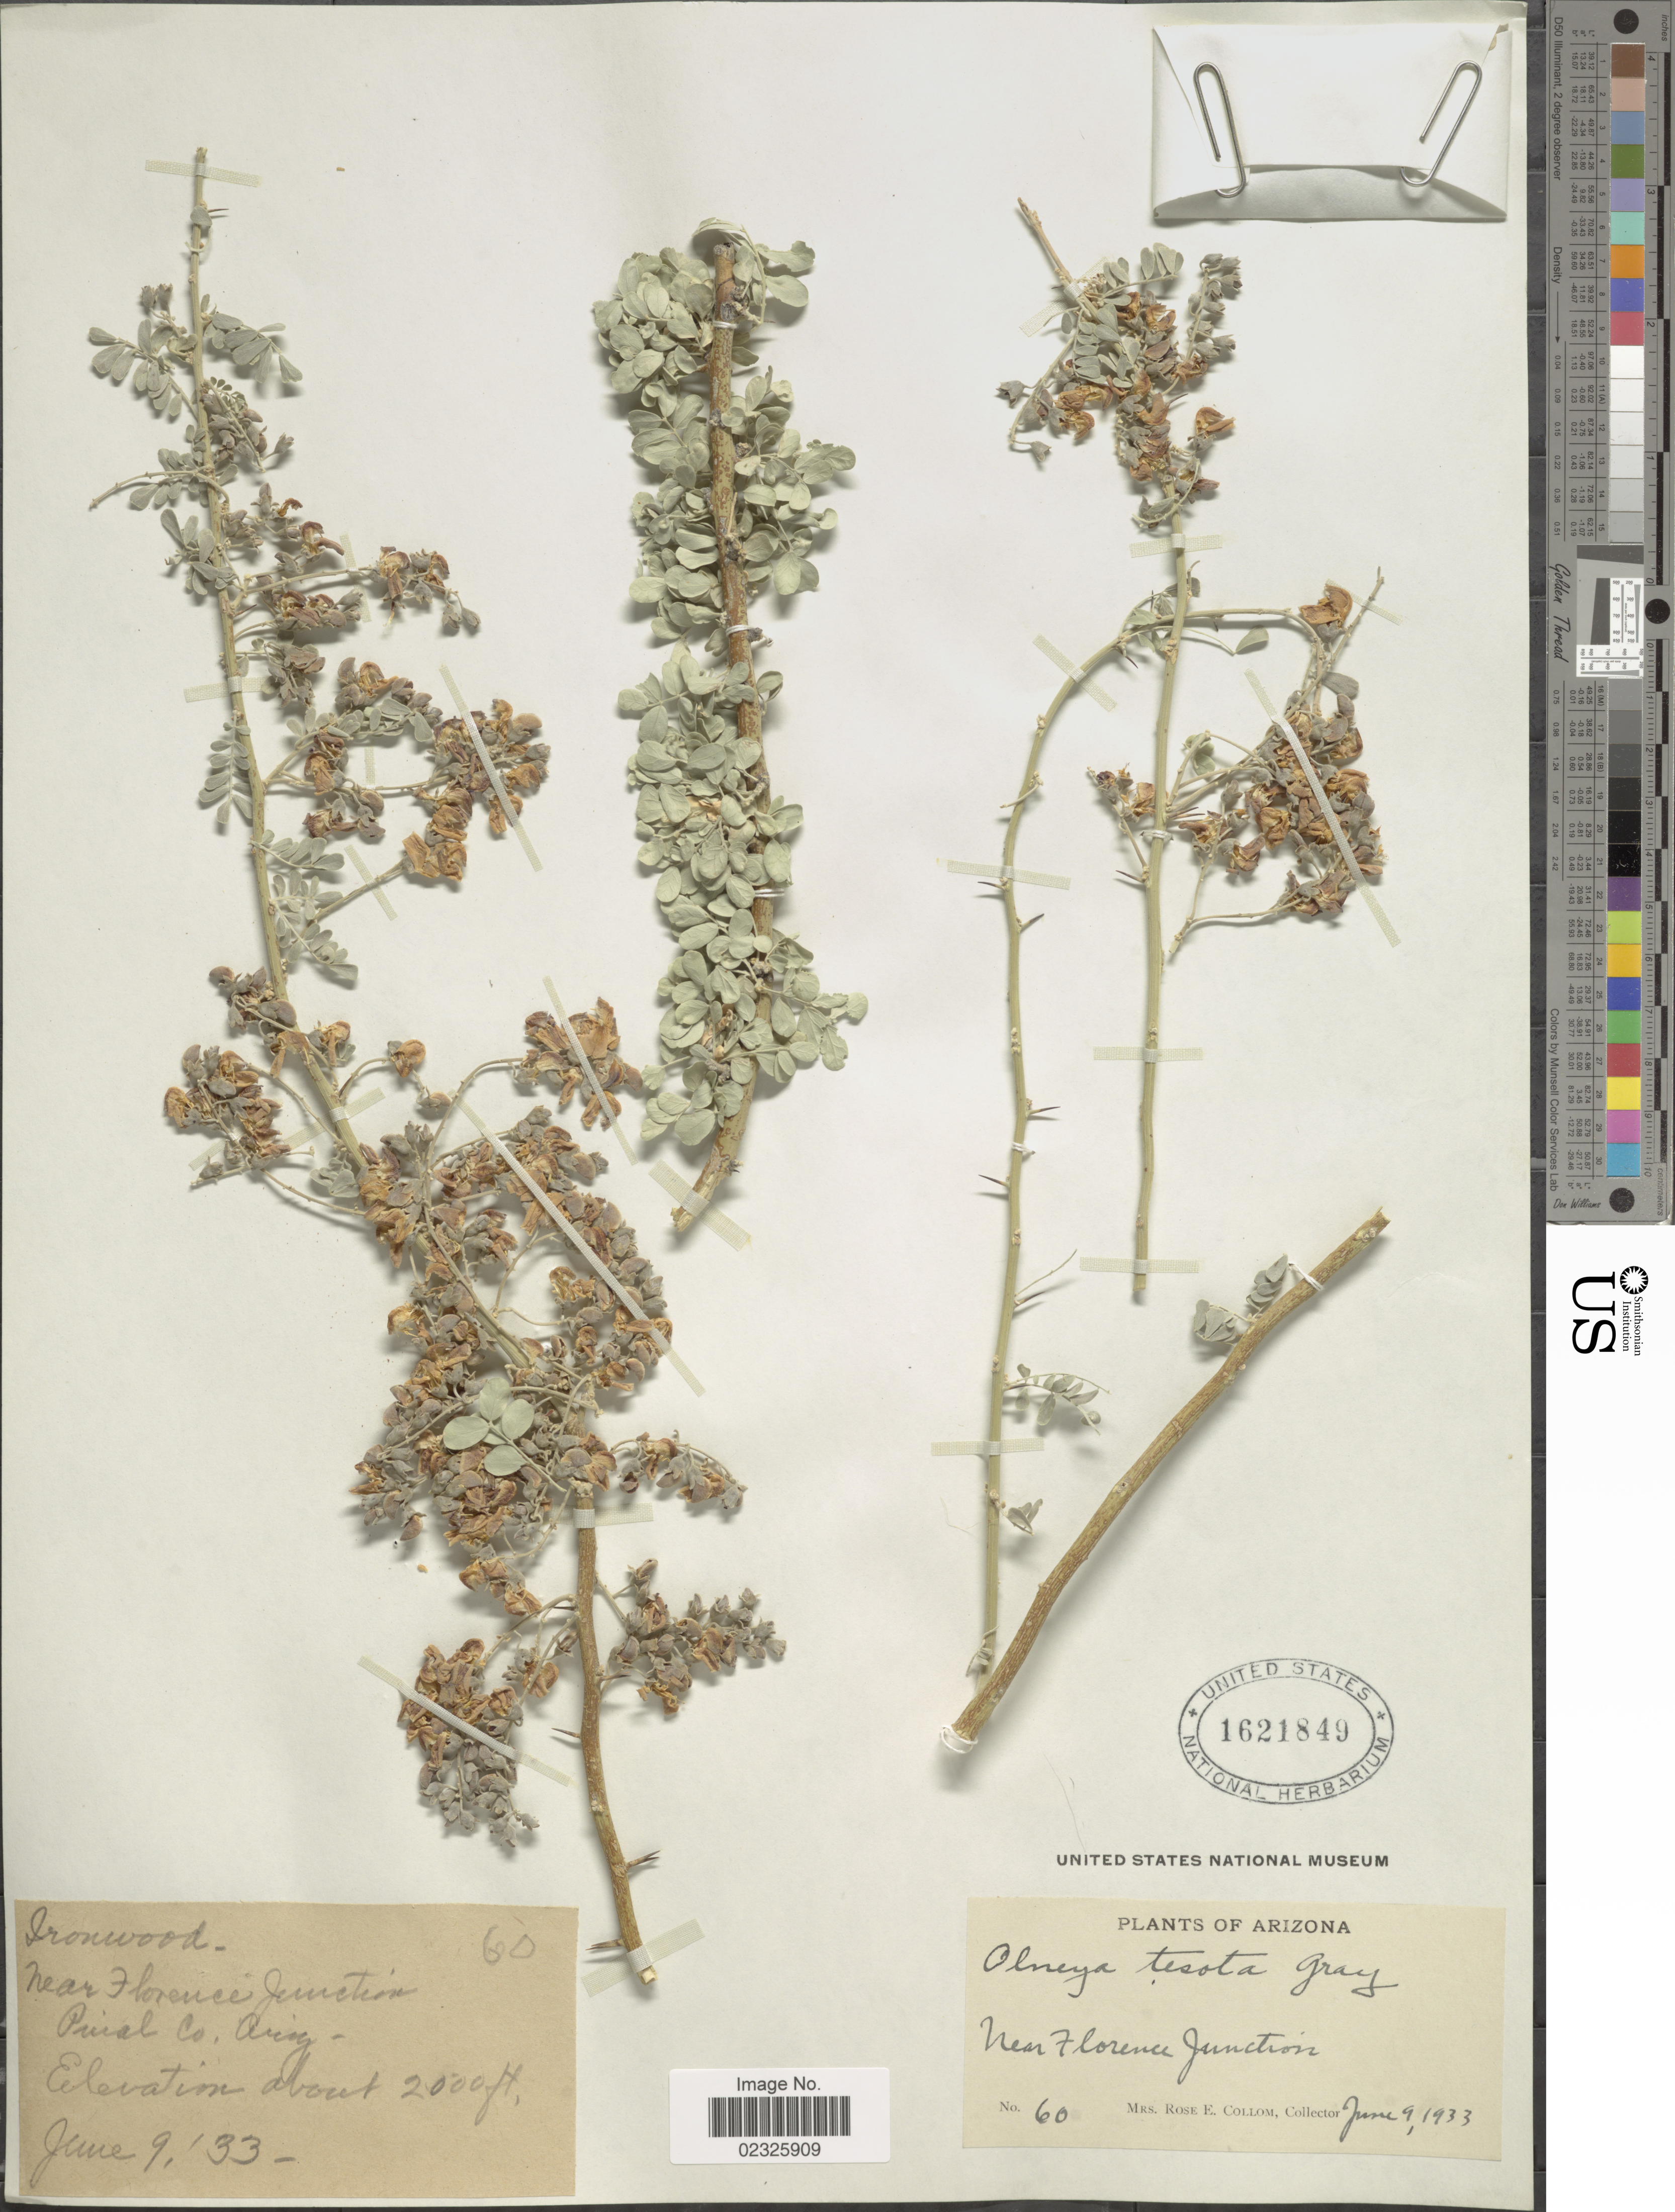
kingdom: Plantae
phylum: Tracheophyta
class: Magnoliopsida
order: Fabales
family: Fabaceae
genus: Olneya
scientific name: Olneya tesota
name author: A. Gray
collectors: R. E. Collom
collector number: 60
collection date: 1933-06-09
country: United States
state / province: Arizona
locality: Near Florence Junction, Pural Co.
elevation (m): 61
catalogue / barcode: US 1621849